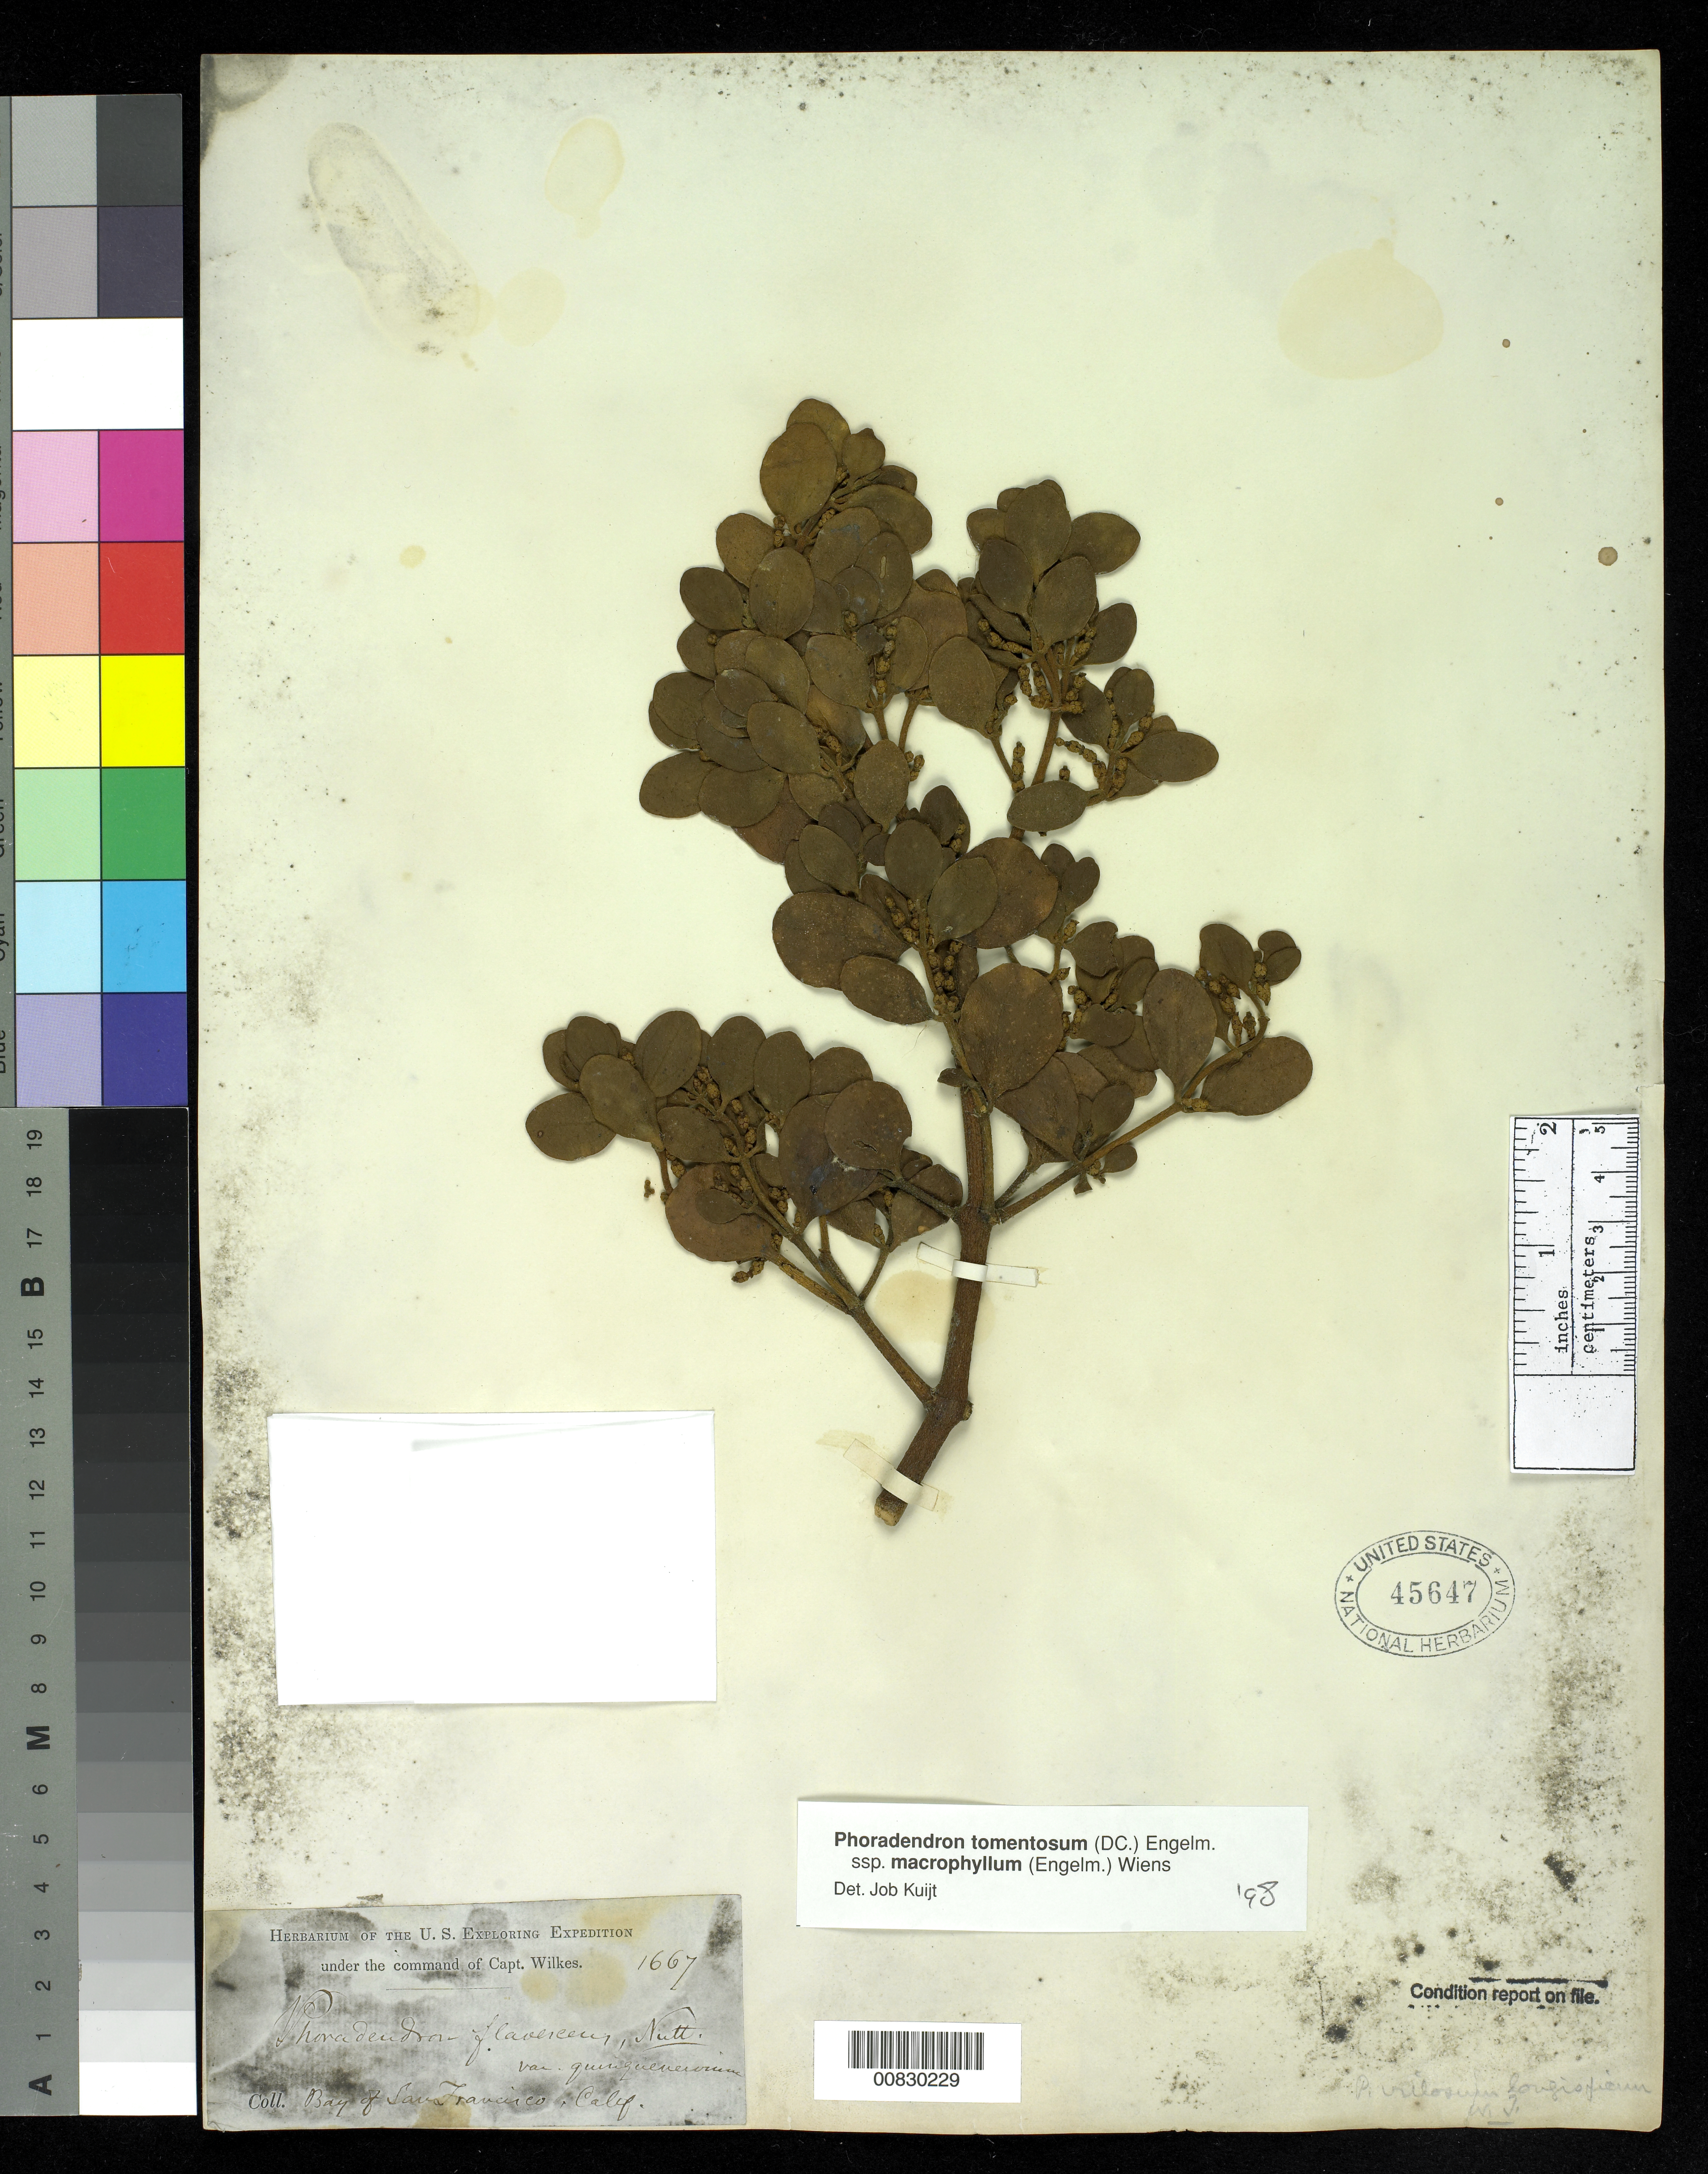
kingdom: Plantae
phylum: Tracheophyta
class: Magnoliopsida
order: Santalales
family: Viscaceae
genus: Phoradendron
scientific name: Phoradendron tomentosum subsp. macrophyllum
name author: DC.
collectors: Wilkes Explor. Exped.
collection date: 1838/1842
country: United States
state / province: California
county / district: San Francisco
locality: Bay of San Francisco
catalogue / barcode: US 45647